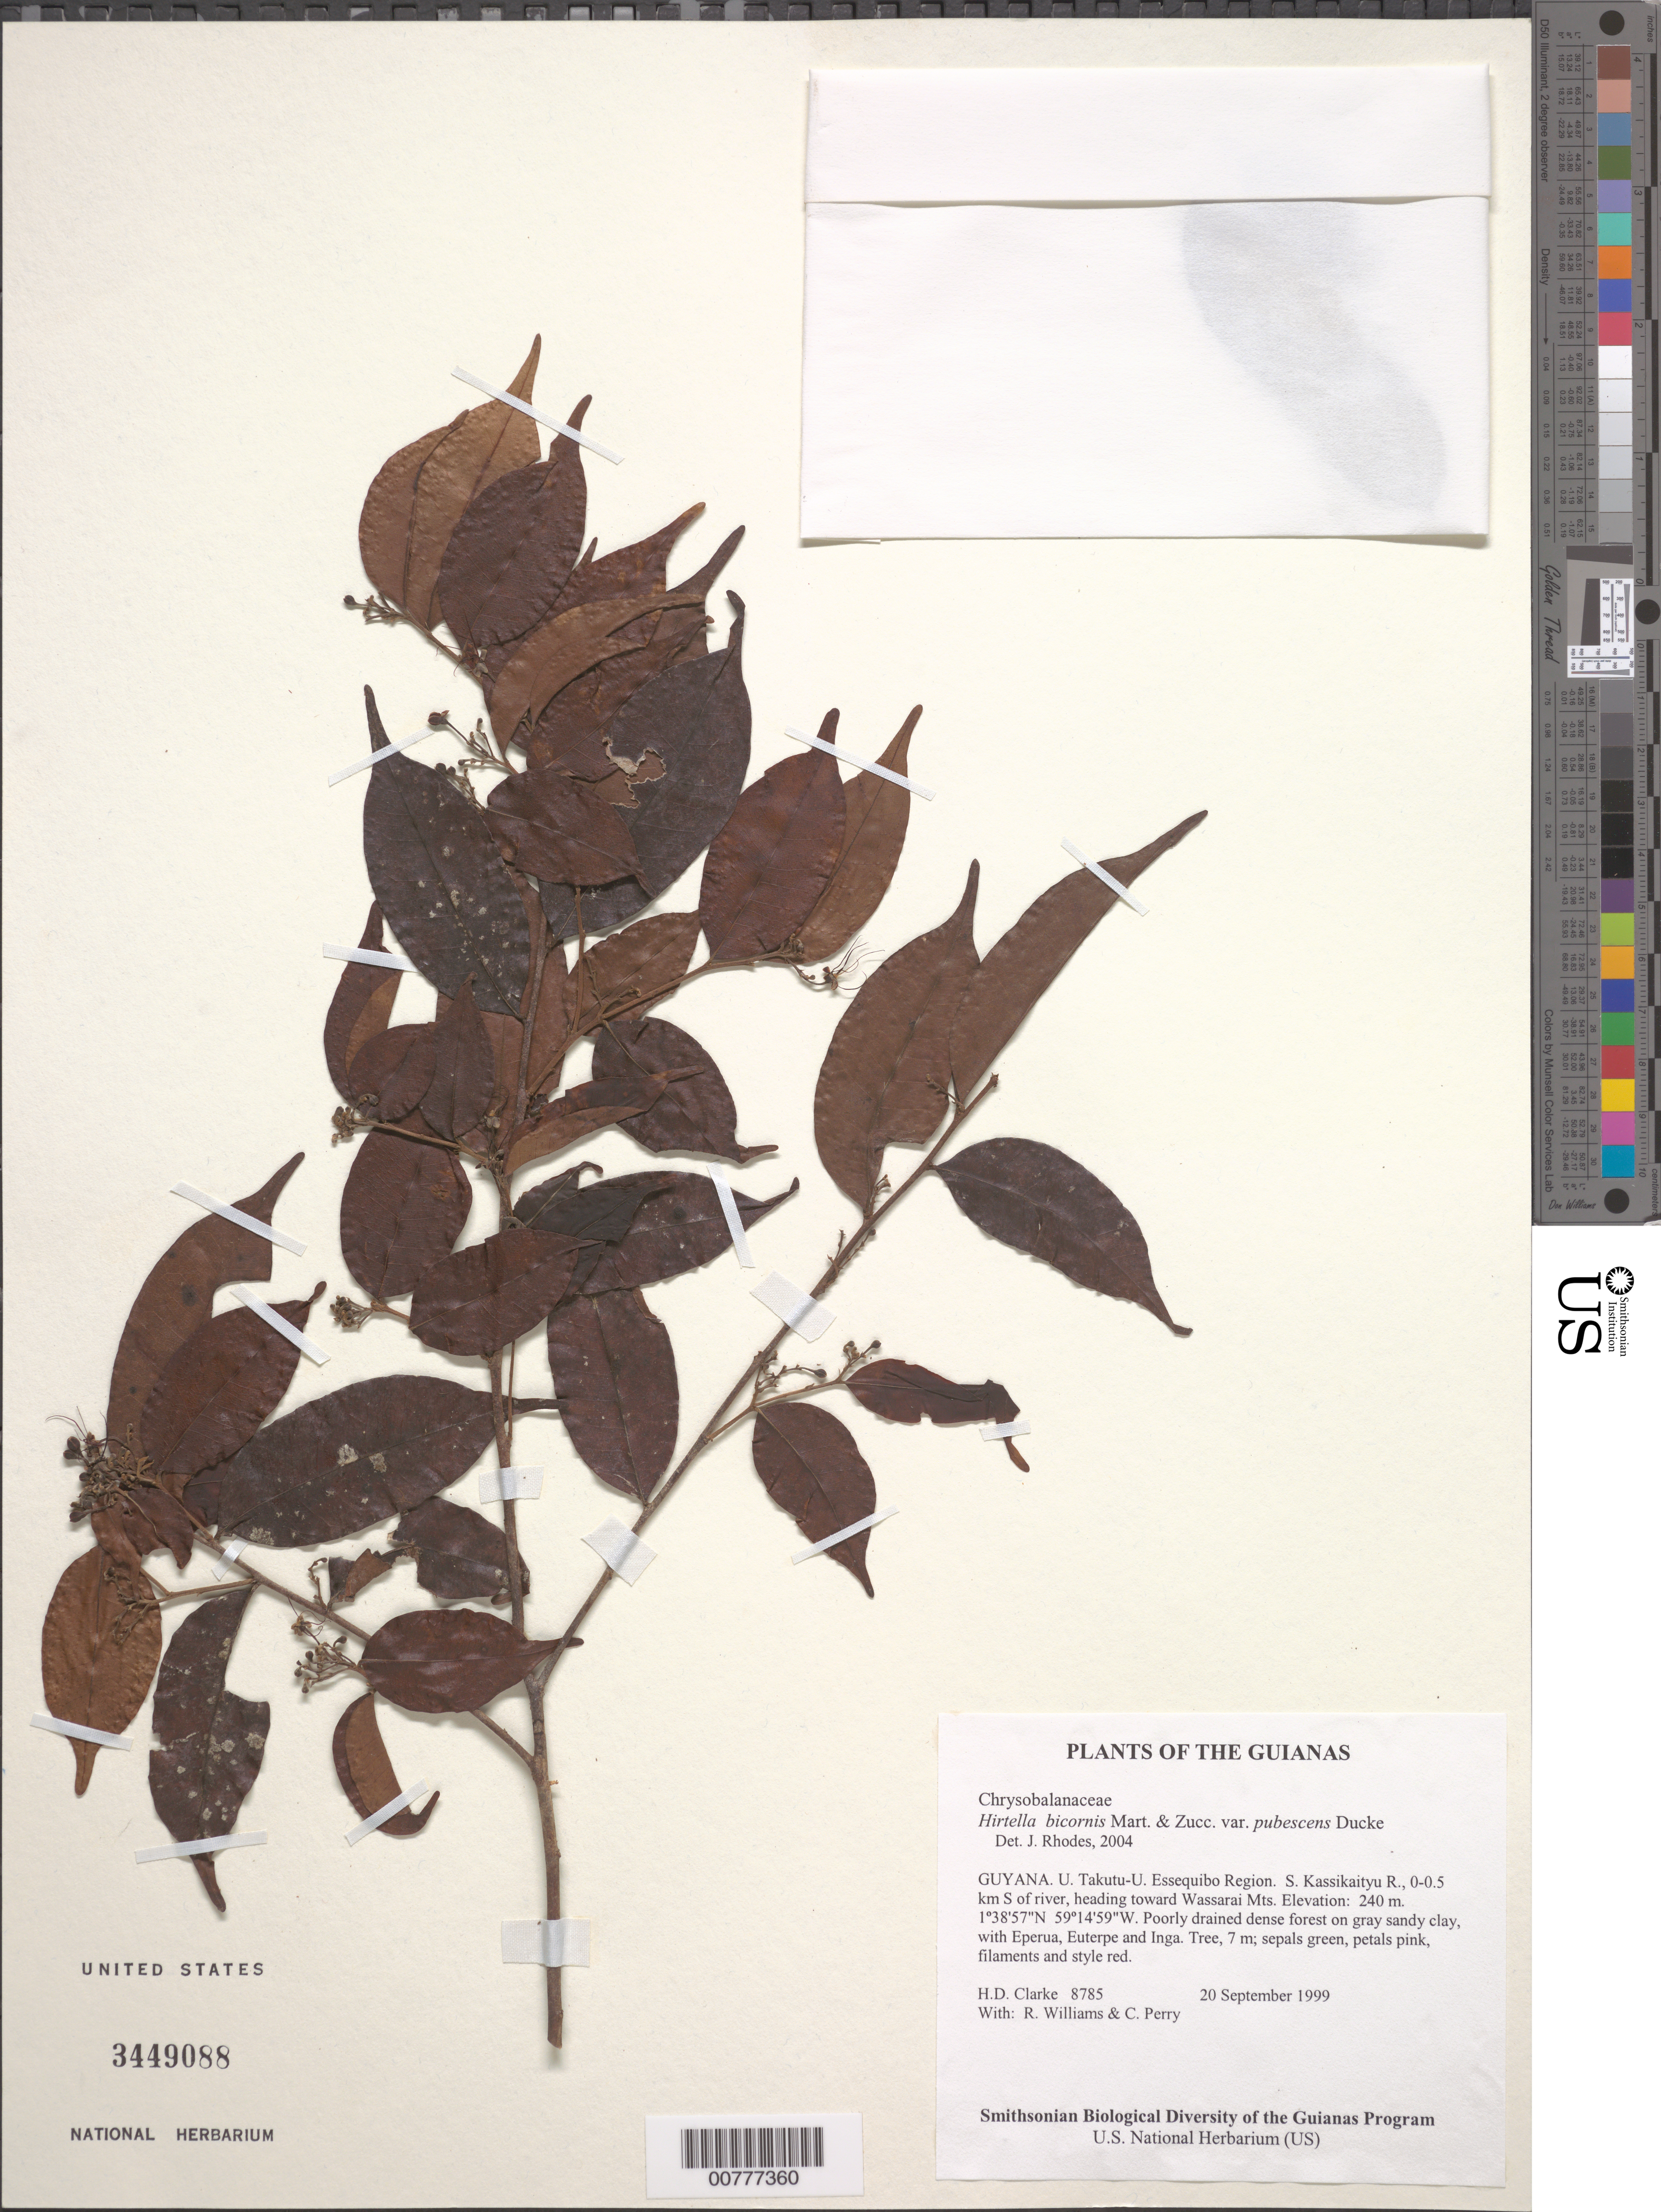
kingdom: Plantae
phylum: Tracheophyta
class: Magnoliopsida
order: Malpighiales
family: Chrysobalanaceae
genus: Hirtella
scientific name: Hirtella bicornis var. pubescens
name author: Ducke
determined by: Rhodes, J.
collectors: H. D. Clarke, R. Williams & C. Perry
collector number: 8785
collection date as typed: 20 September 1999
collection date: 1999-09-20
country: Guyana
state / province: U. Takutu-U. Essequibo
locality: S. Kassikaityu R., 0-0.5 km S of river, heading toward Wassarai Mts.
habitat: Poorly drained dense forest on gray sandy clay, with Eperua, Euterpe and Inga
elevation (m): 240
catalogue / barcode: US 3449088